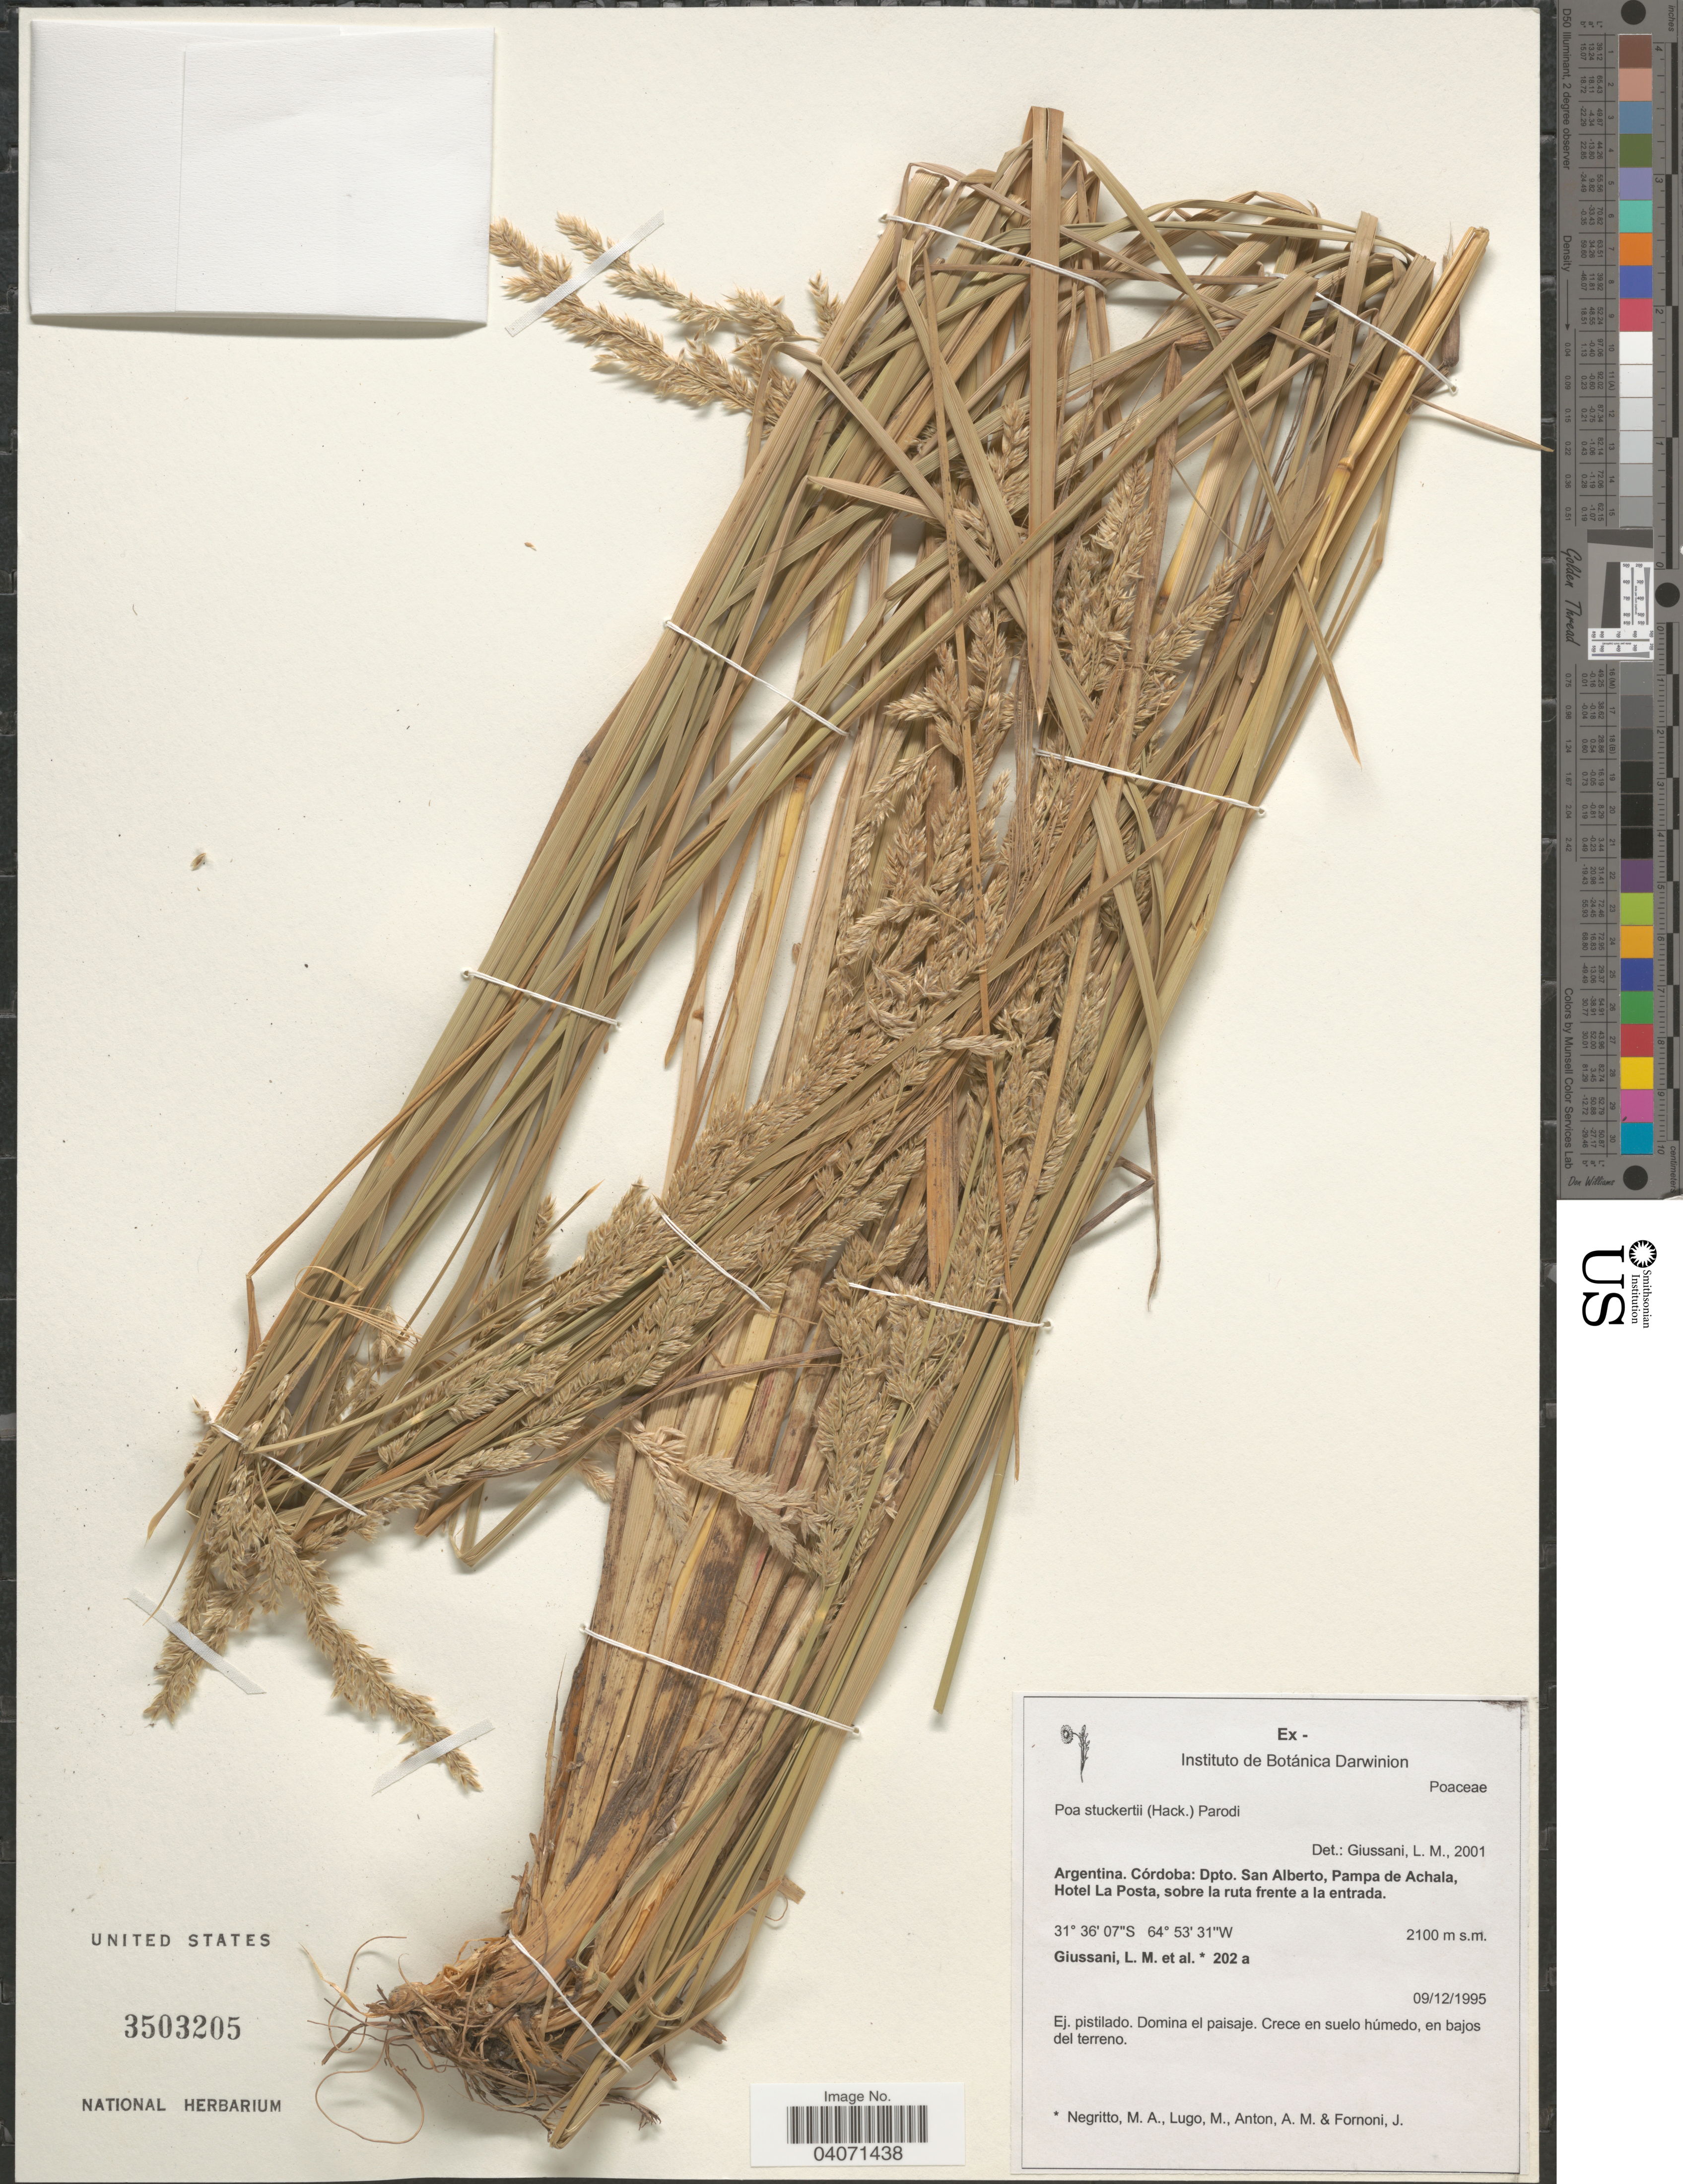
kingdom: Plantae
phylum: Tracheophyta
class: Liliopsida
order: Poales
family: Poaceae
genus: Poa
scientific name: Poa stuckertii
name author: (Hack.) Parodi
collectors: L. Giussani, M. Negritto, M. Lugo, A. M. Anton & J. Fornoni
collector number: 202a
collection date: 1995-12-09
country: Argentina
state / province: Cordoba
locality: Dpto. San Alberto, Pampa de Achala, Hotel La Posta, sobre la ruta frente a la entrada.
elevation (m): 2100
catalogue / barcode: US 3503205